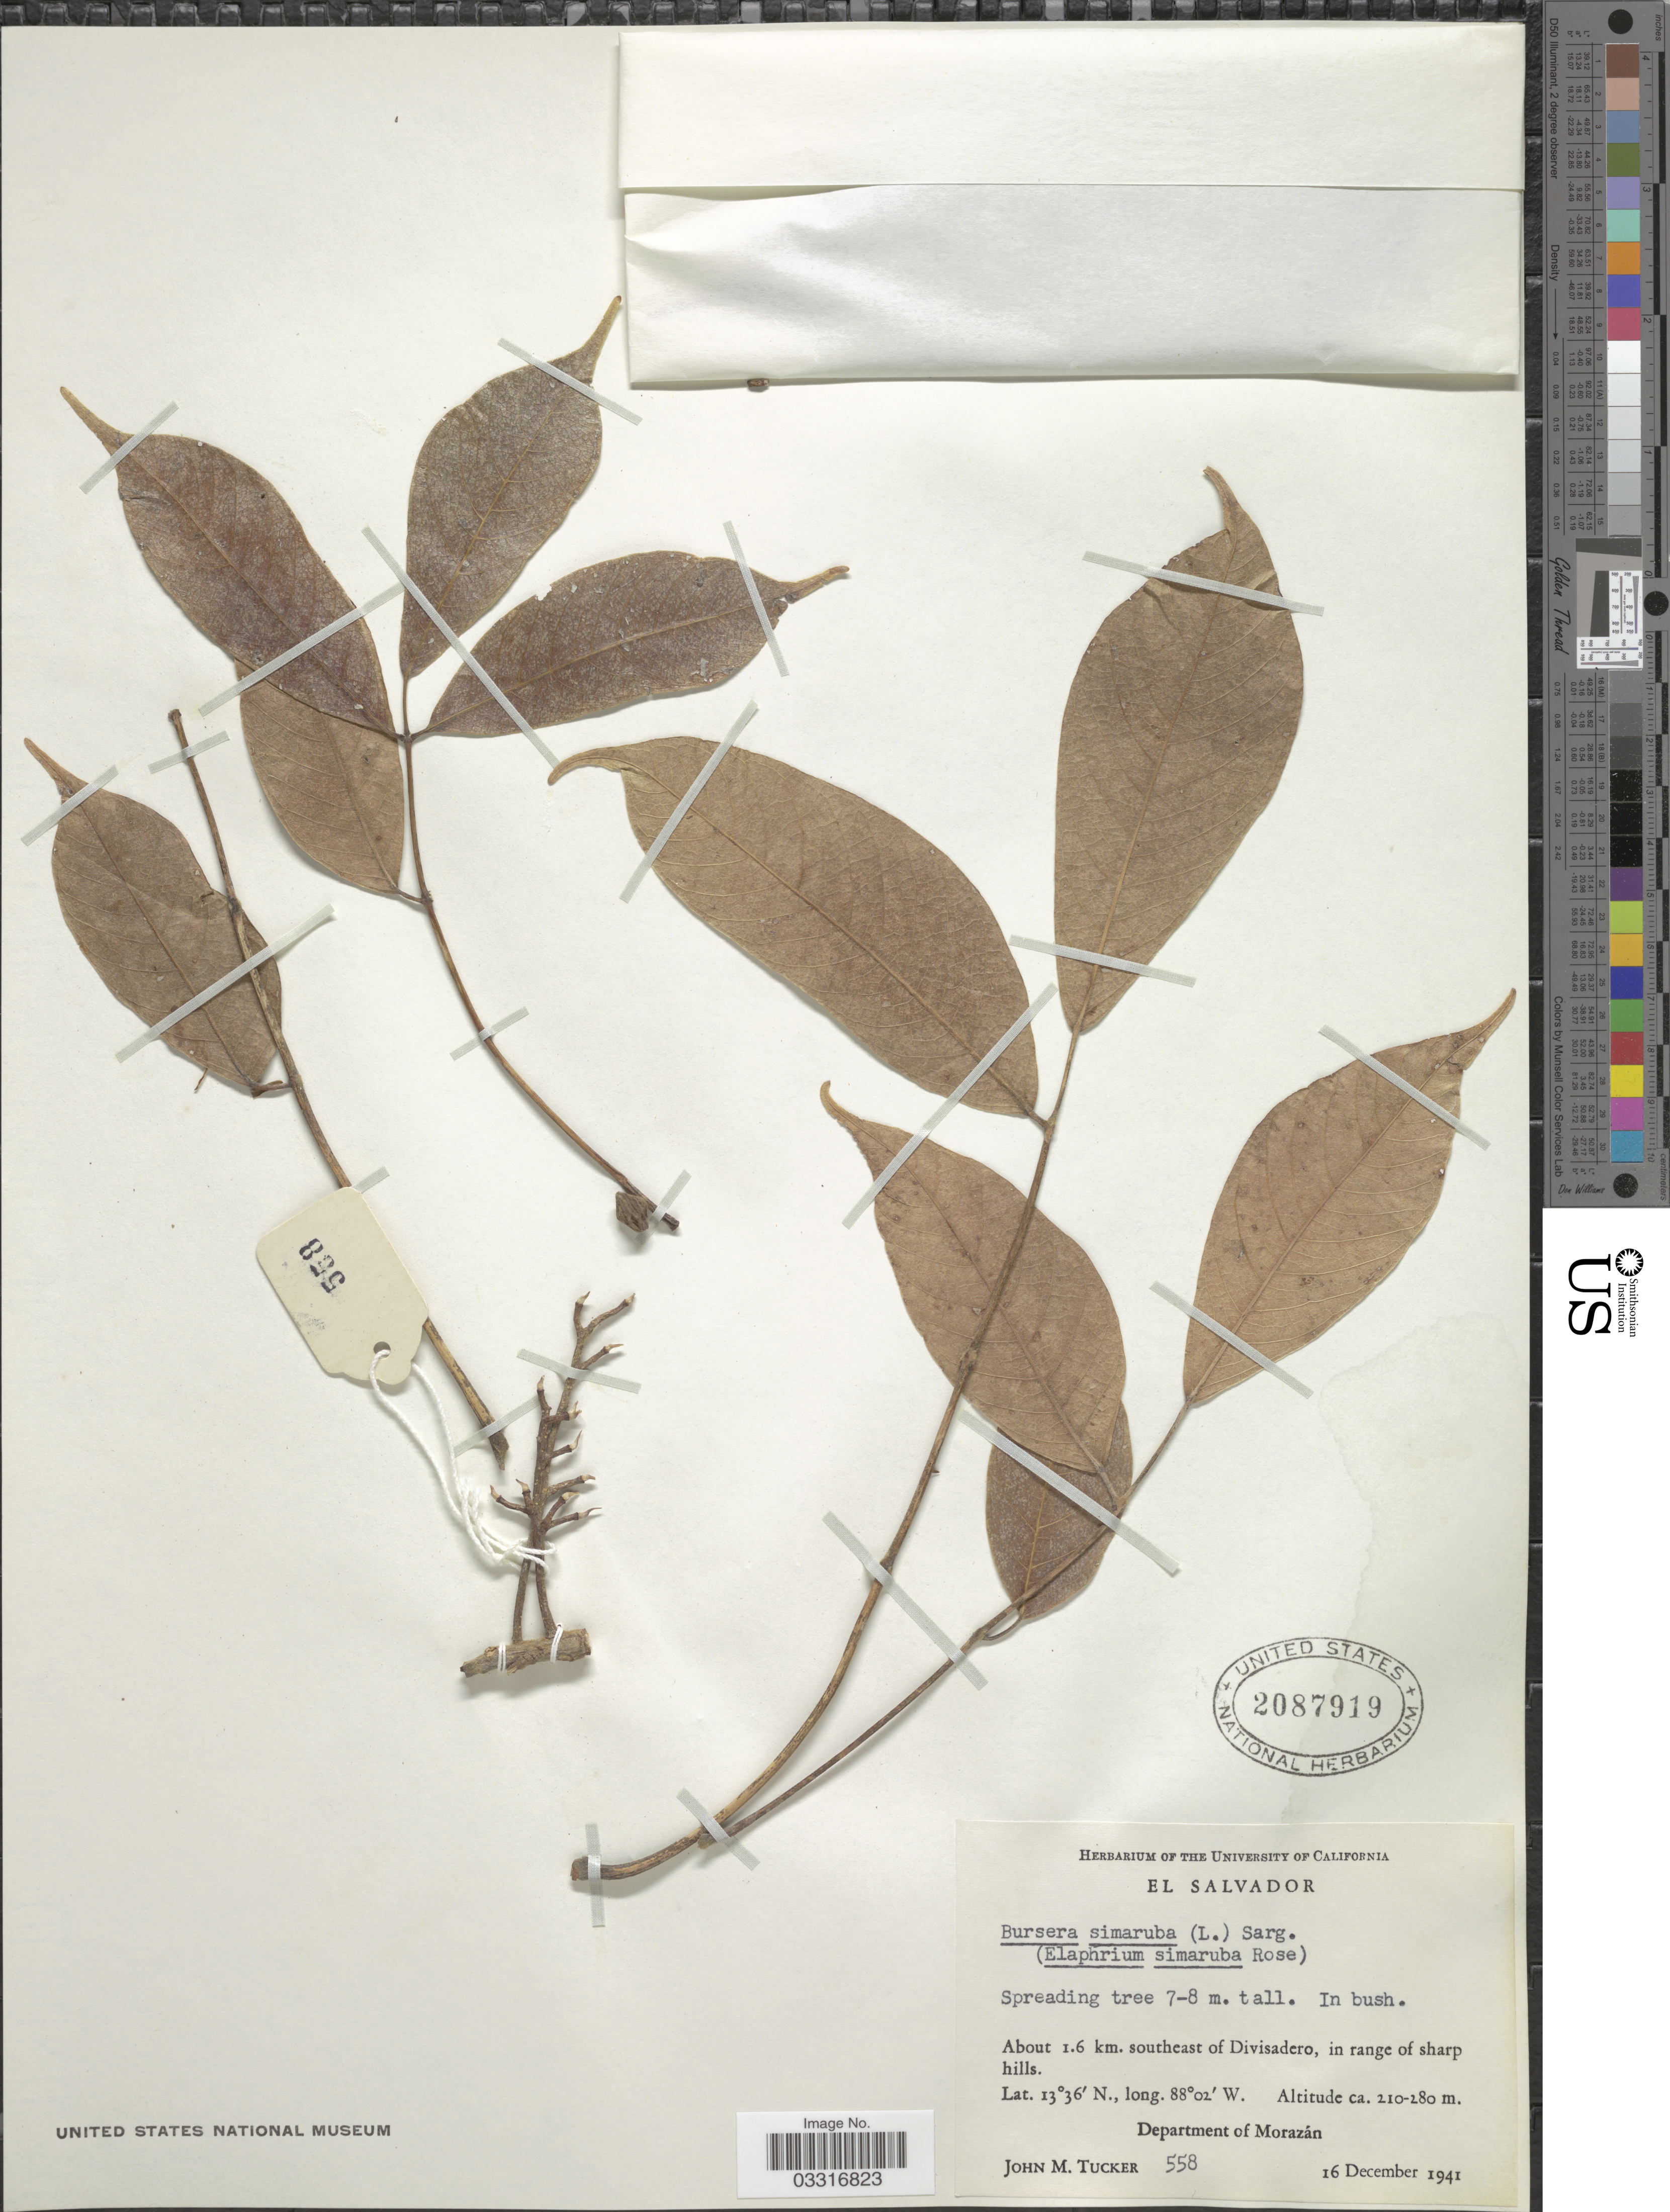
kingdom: Plantae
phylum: Tracheophyta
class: Magnoliopsida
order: Sapindales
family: Burseraceae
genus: Bursera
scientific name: Bursera simaruba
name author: (L.) Sarg.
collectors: J. M. Tucker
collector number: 558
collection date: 1941-12-16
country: El Salvador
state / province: Morazan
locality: About 1.6 km. southeast of Divisadero, in range of sharp hills, Department of Morazán.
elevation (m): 210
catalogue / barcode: US 2087919